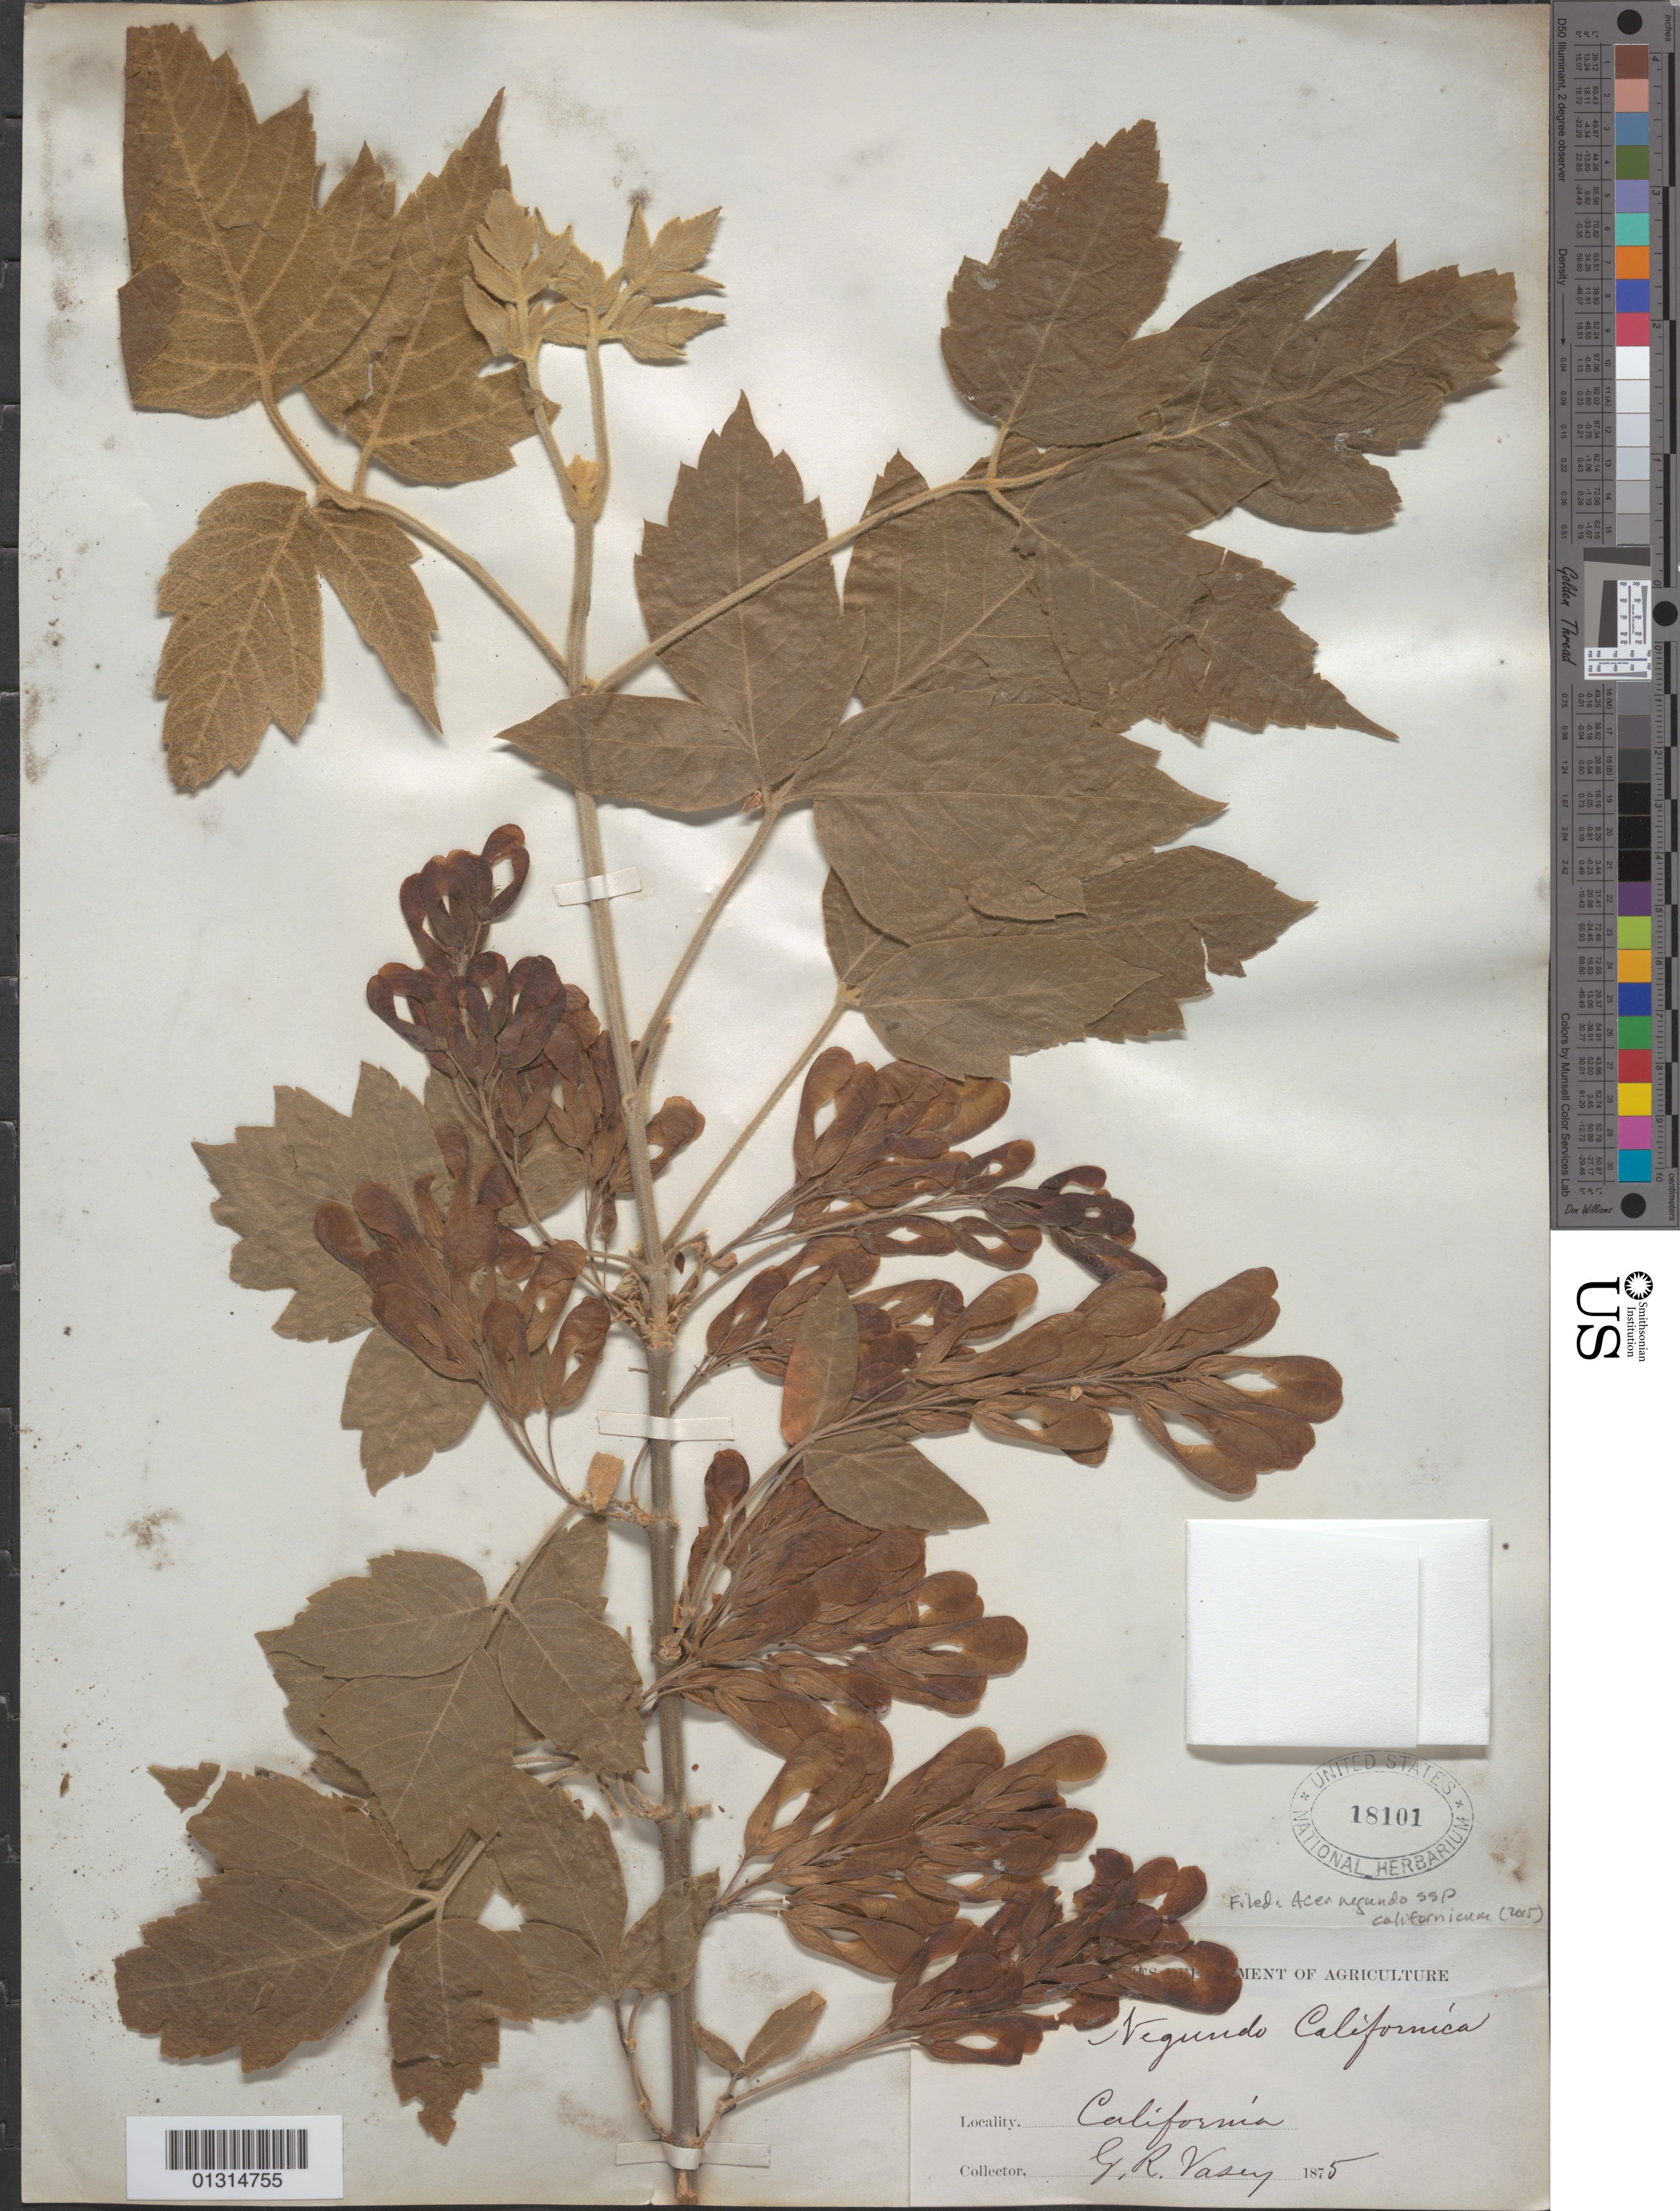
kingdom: Plantae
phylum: Tracheophyta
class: Magnoliopsida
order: Sapindales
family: Sapindaceae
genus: Acer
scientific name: Acer negundo subsp. californicum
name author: (Torr. & A. Gray) Wesm.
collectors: G. R. Vasey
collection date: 1875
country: United States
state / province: California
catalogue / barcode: US 18101